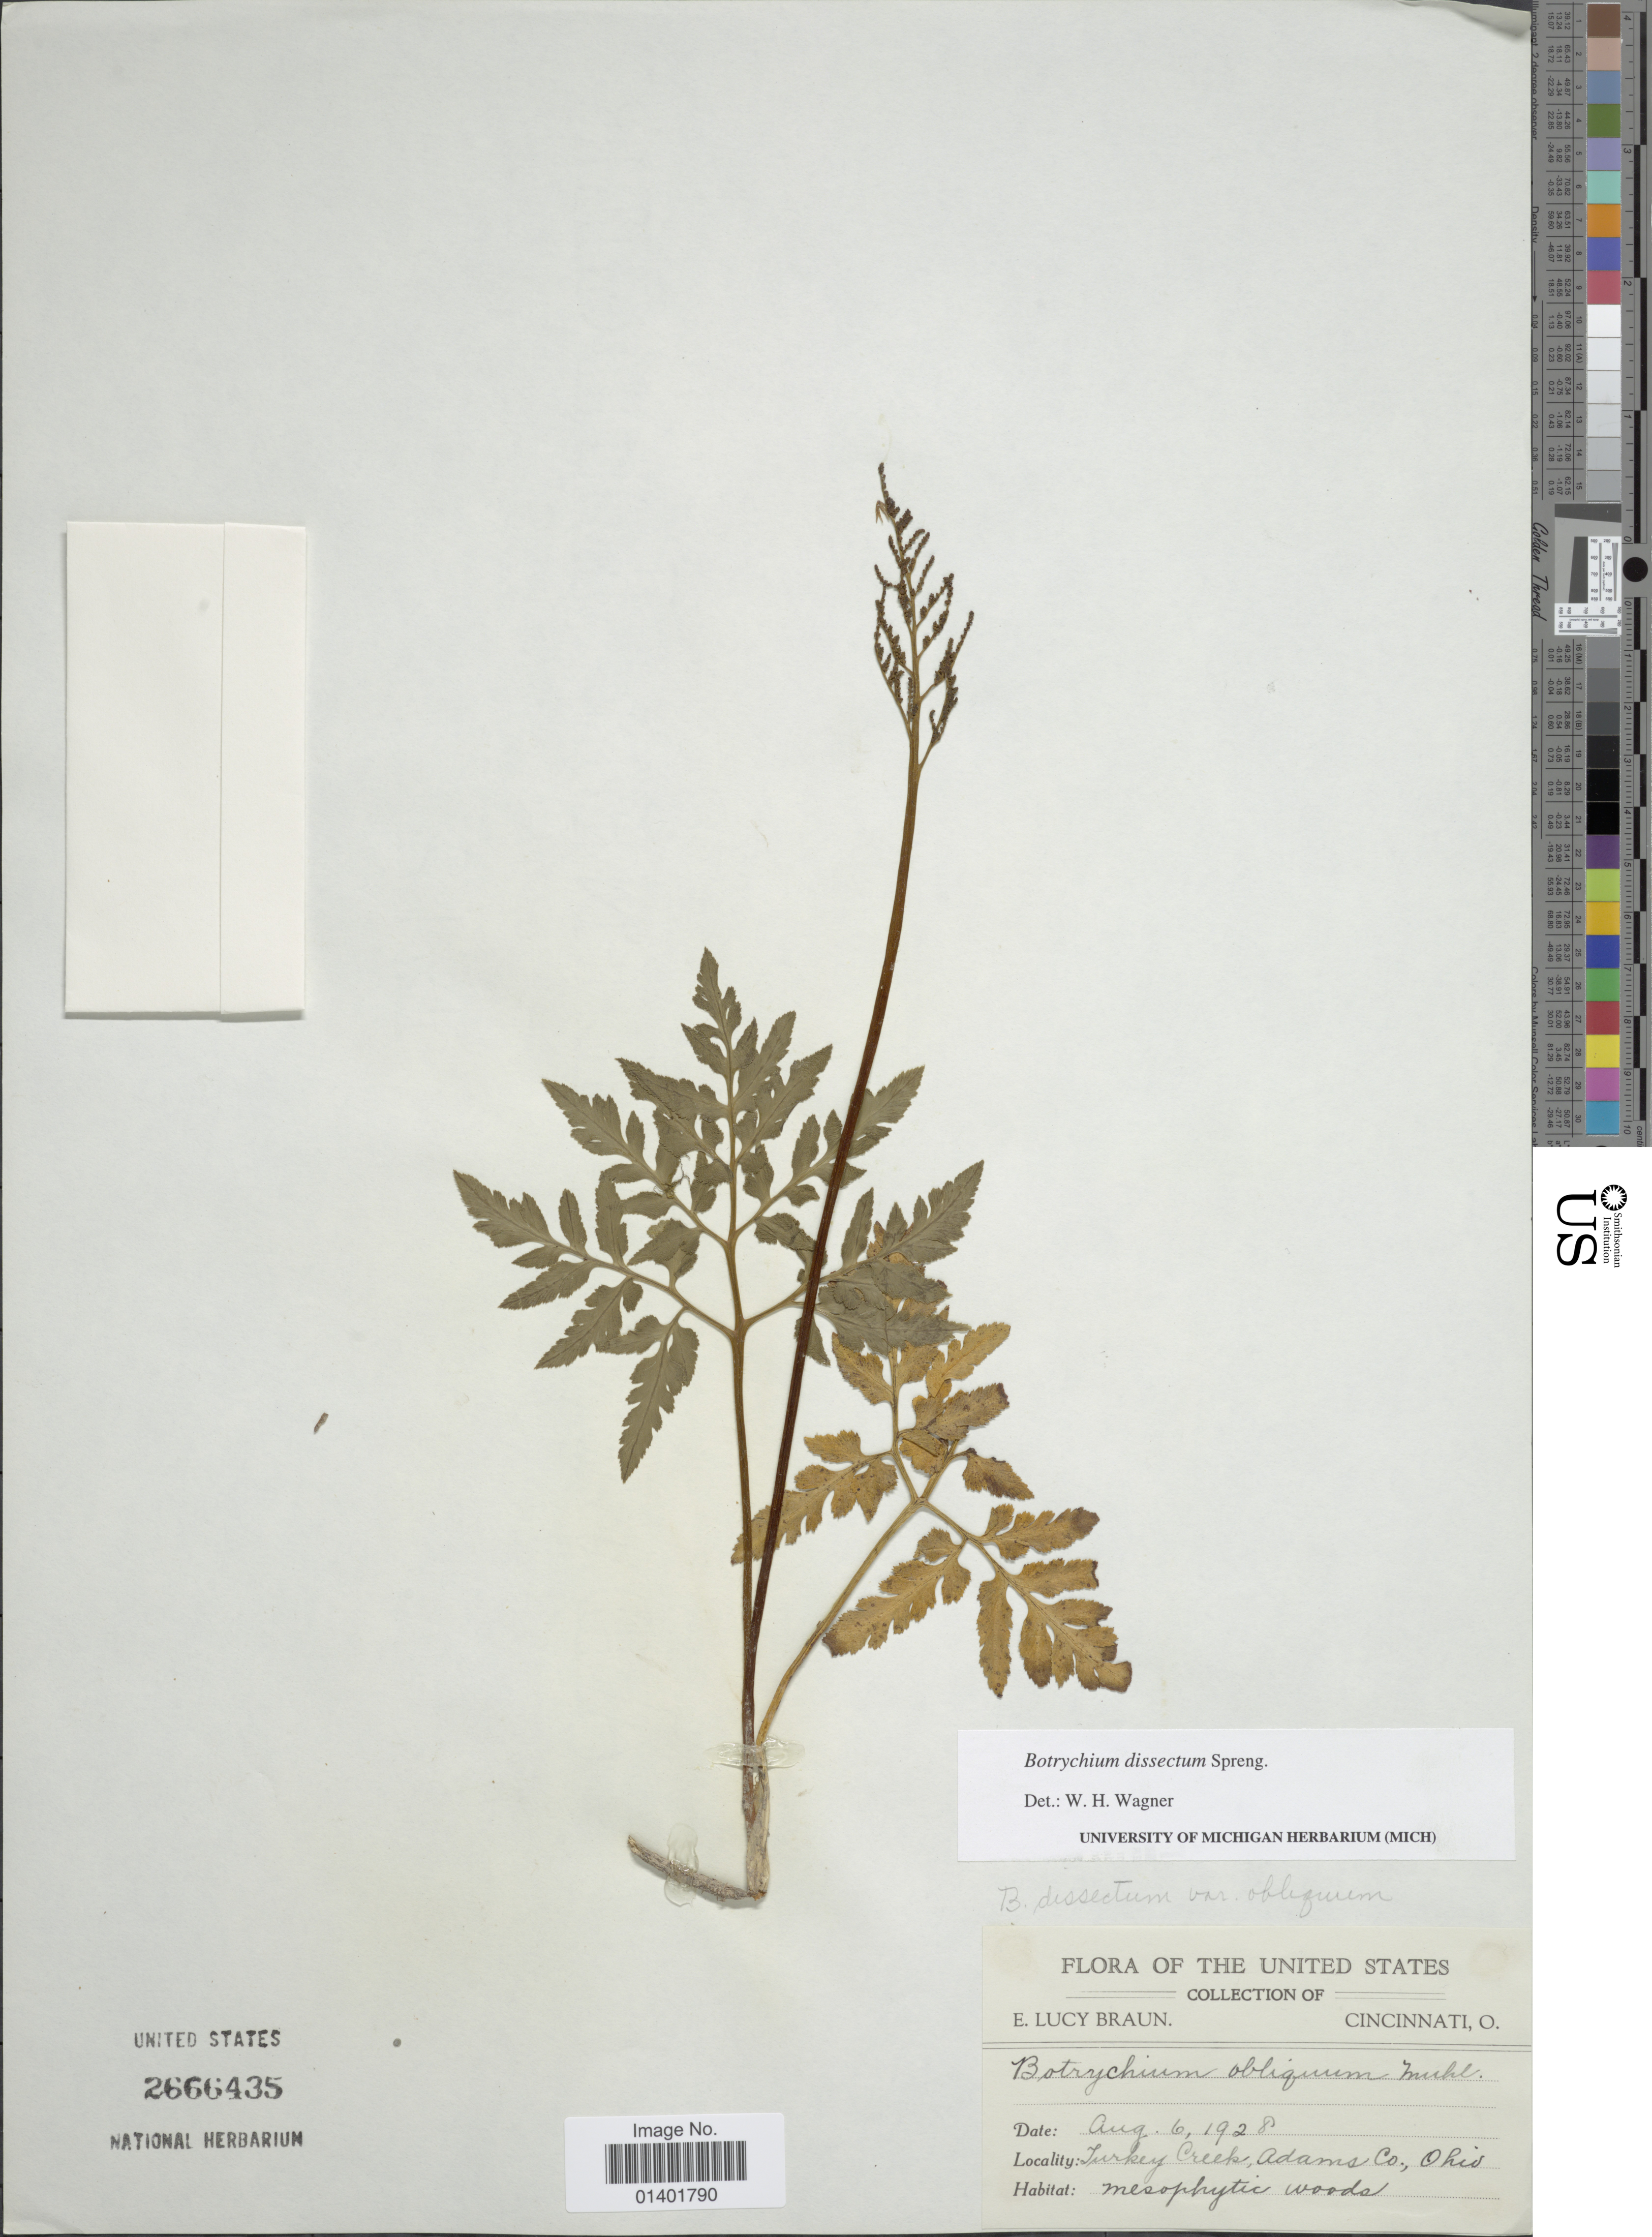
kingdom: Plantae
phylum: Tracheophyta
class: Polypodiopsida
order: Ophioglossales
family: Ophioglossaceae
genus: Botrychium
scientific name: Botrychium dissectum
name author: Spreng.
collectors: E. L. Braun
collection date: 1928-08-06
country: United States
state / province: Ohio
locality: Turkey Creek, Adams Co.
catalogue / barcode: US 2666435